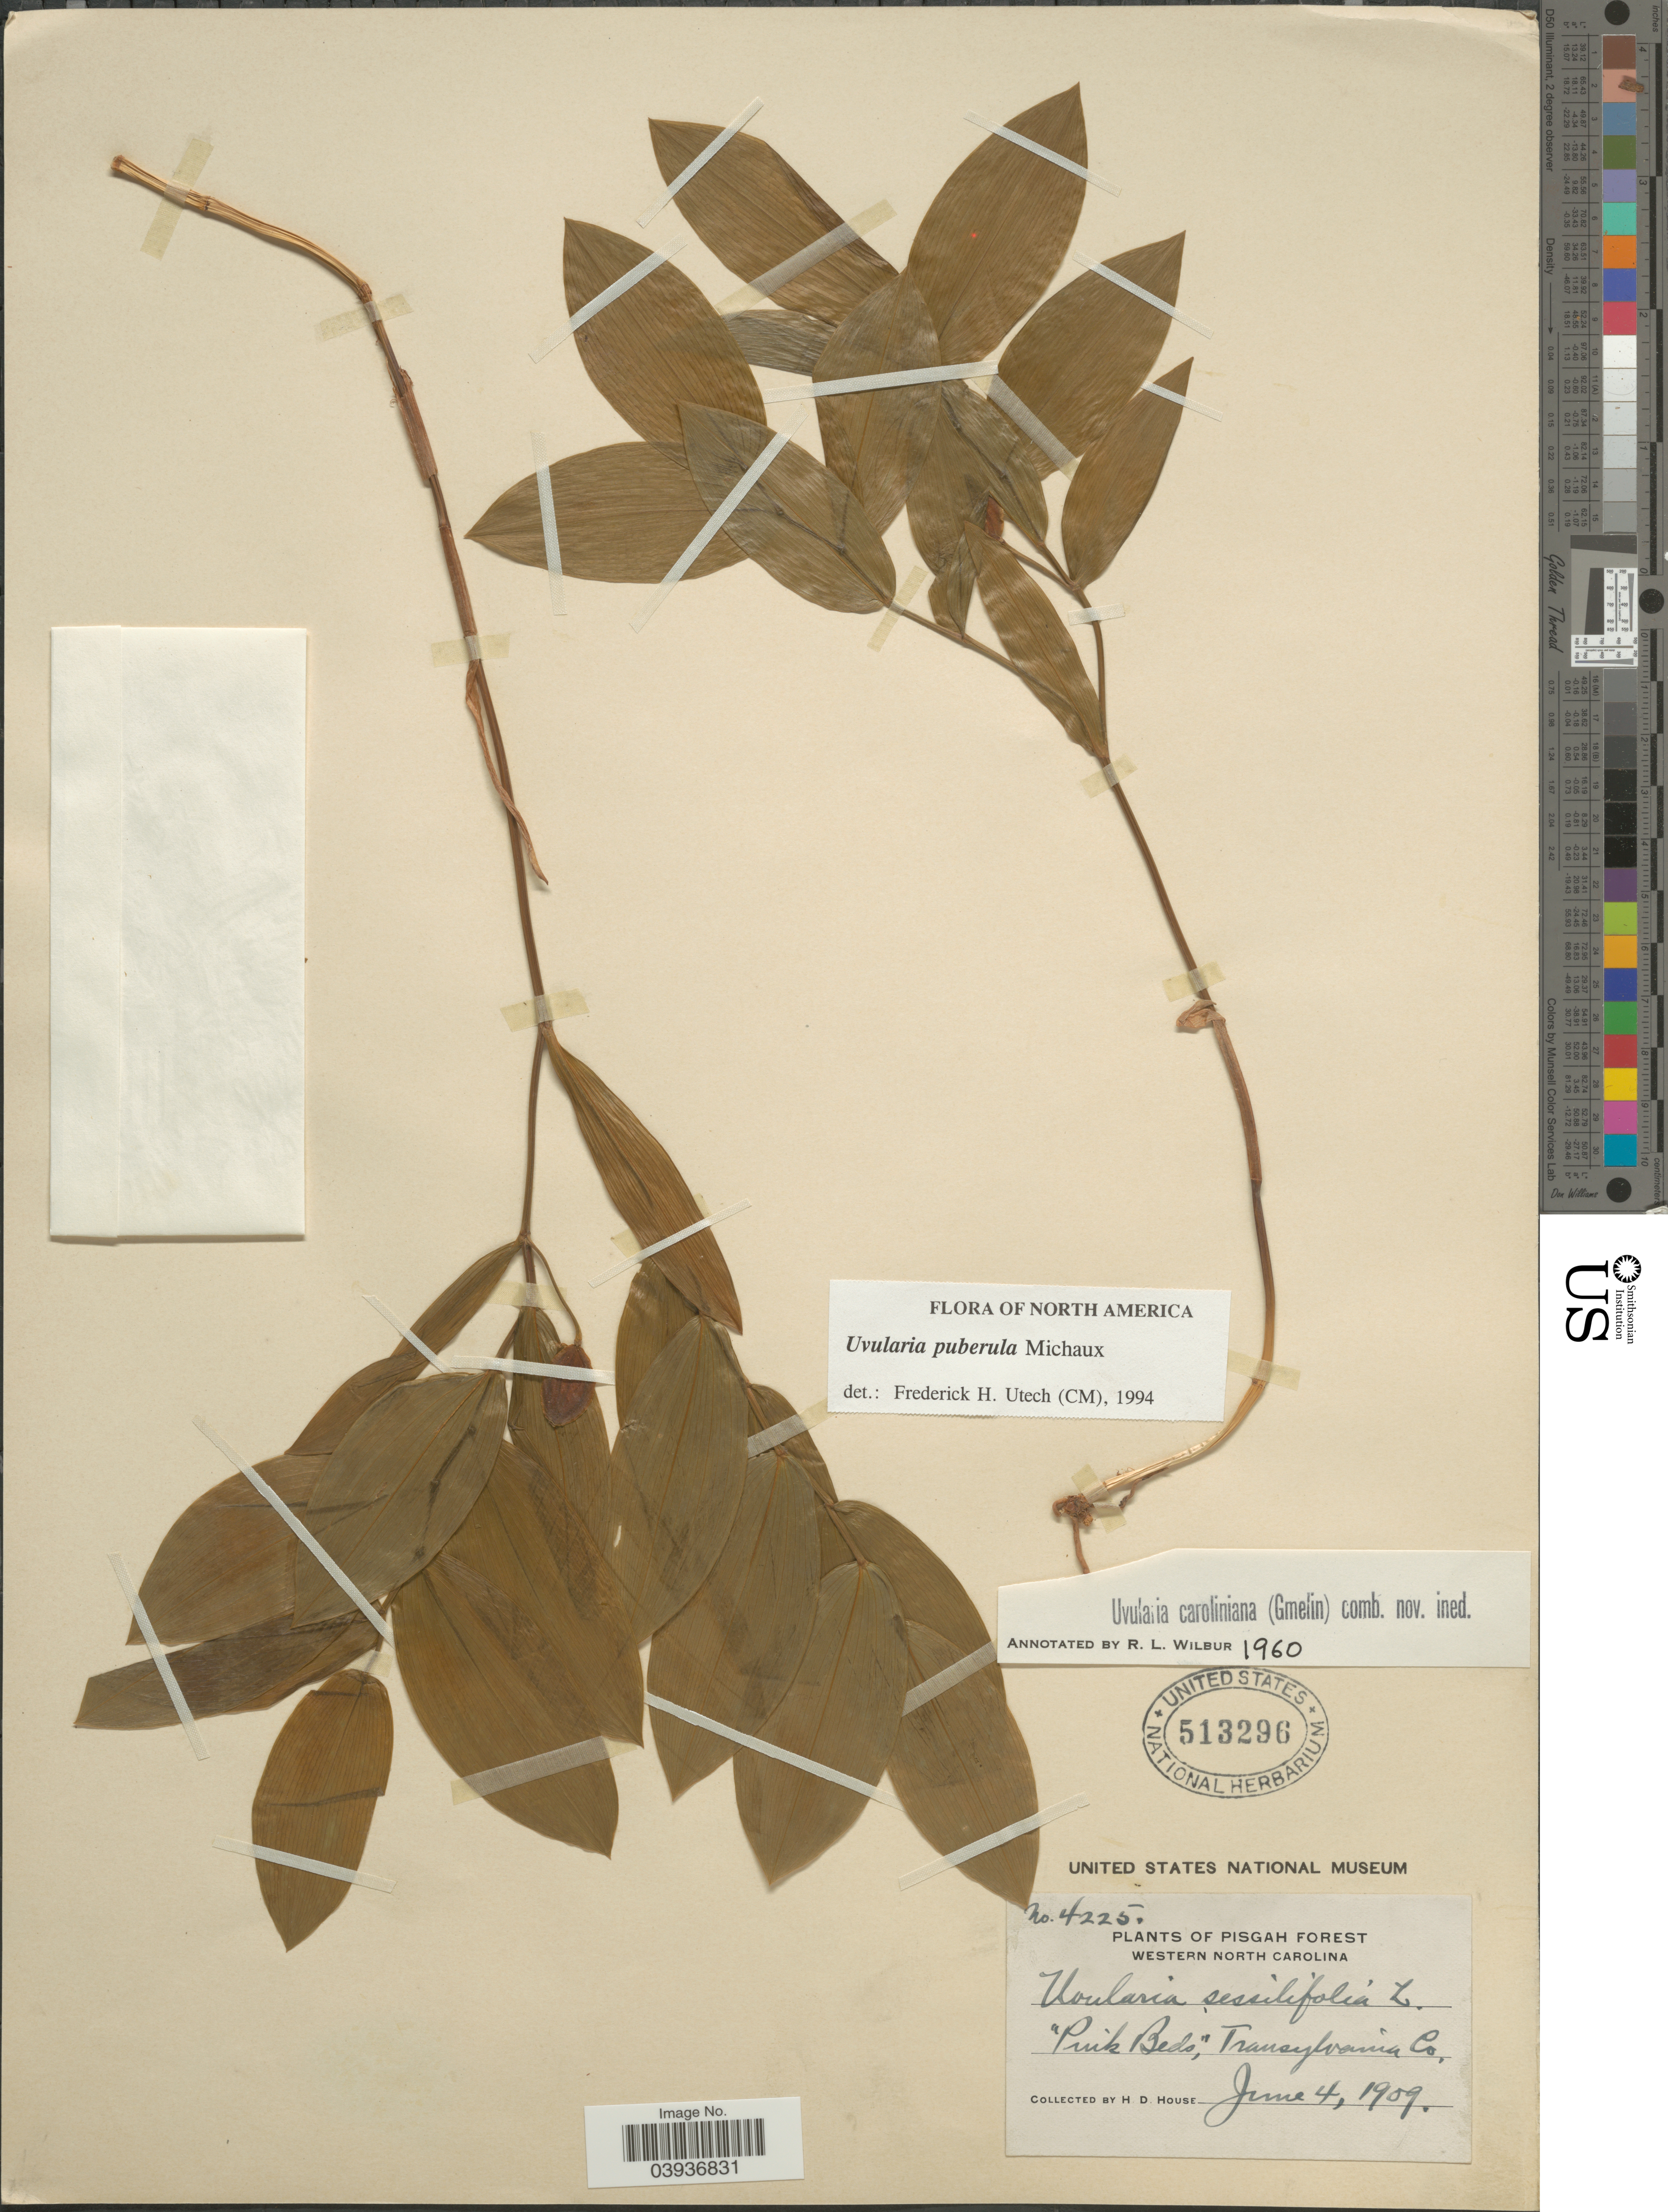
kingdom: Plantae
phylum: Tracheophyta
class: Liliopsida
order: Liliales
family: Colchicaceae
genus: Uvularia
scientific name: Uvularia puberula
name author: Michx.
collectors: H. D. House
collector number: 4225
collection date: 1909-06-04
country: United States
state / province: North Carolina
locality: Pisgah Forest. Western North Carolina. "Pink Beds," Transylvania Co.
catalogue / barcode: US 513296